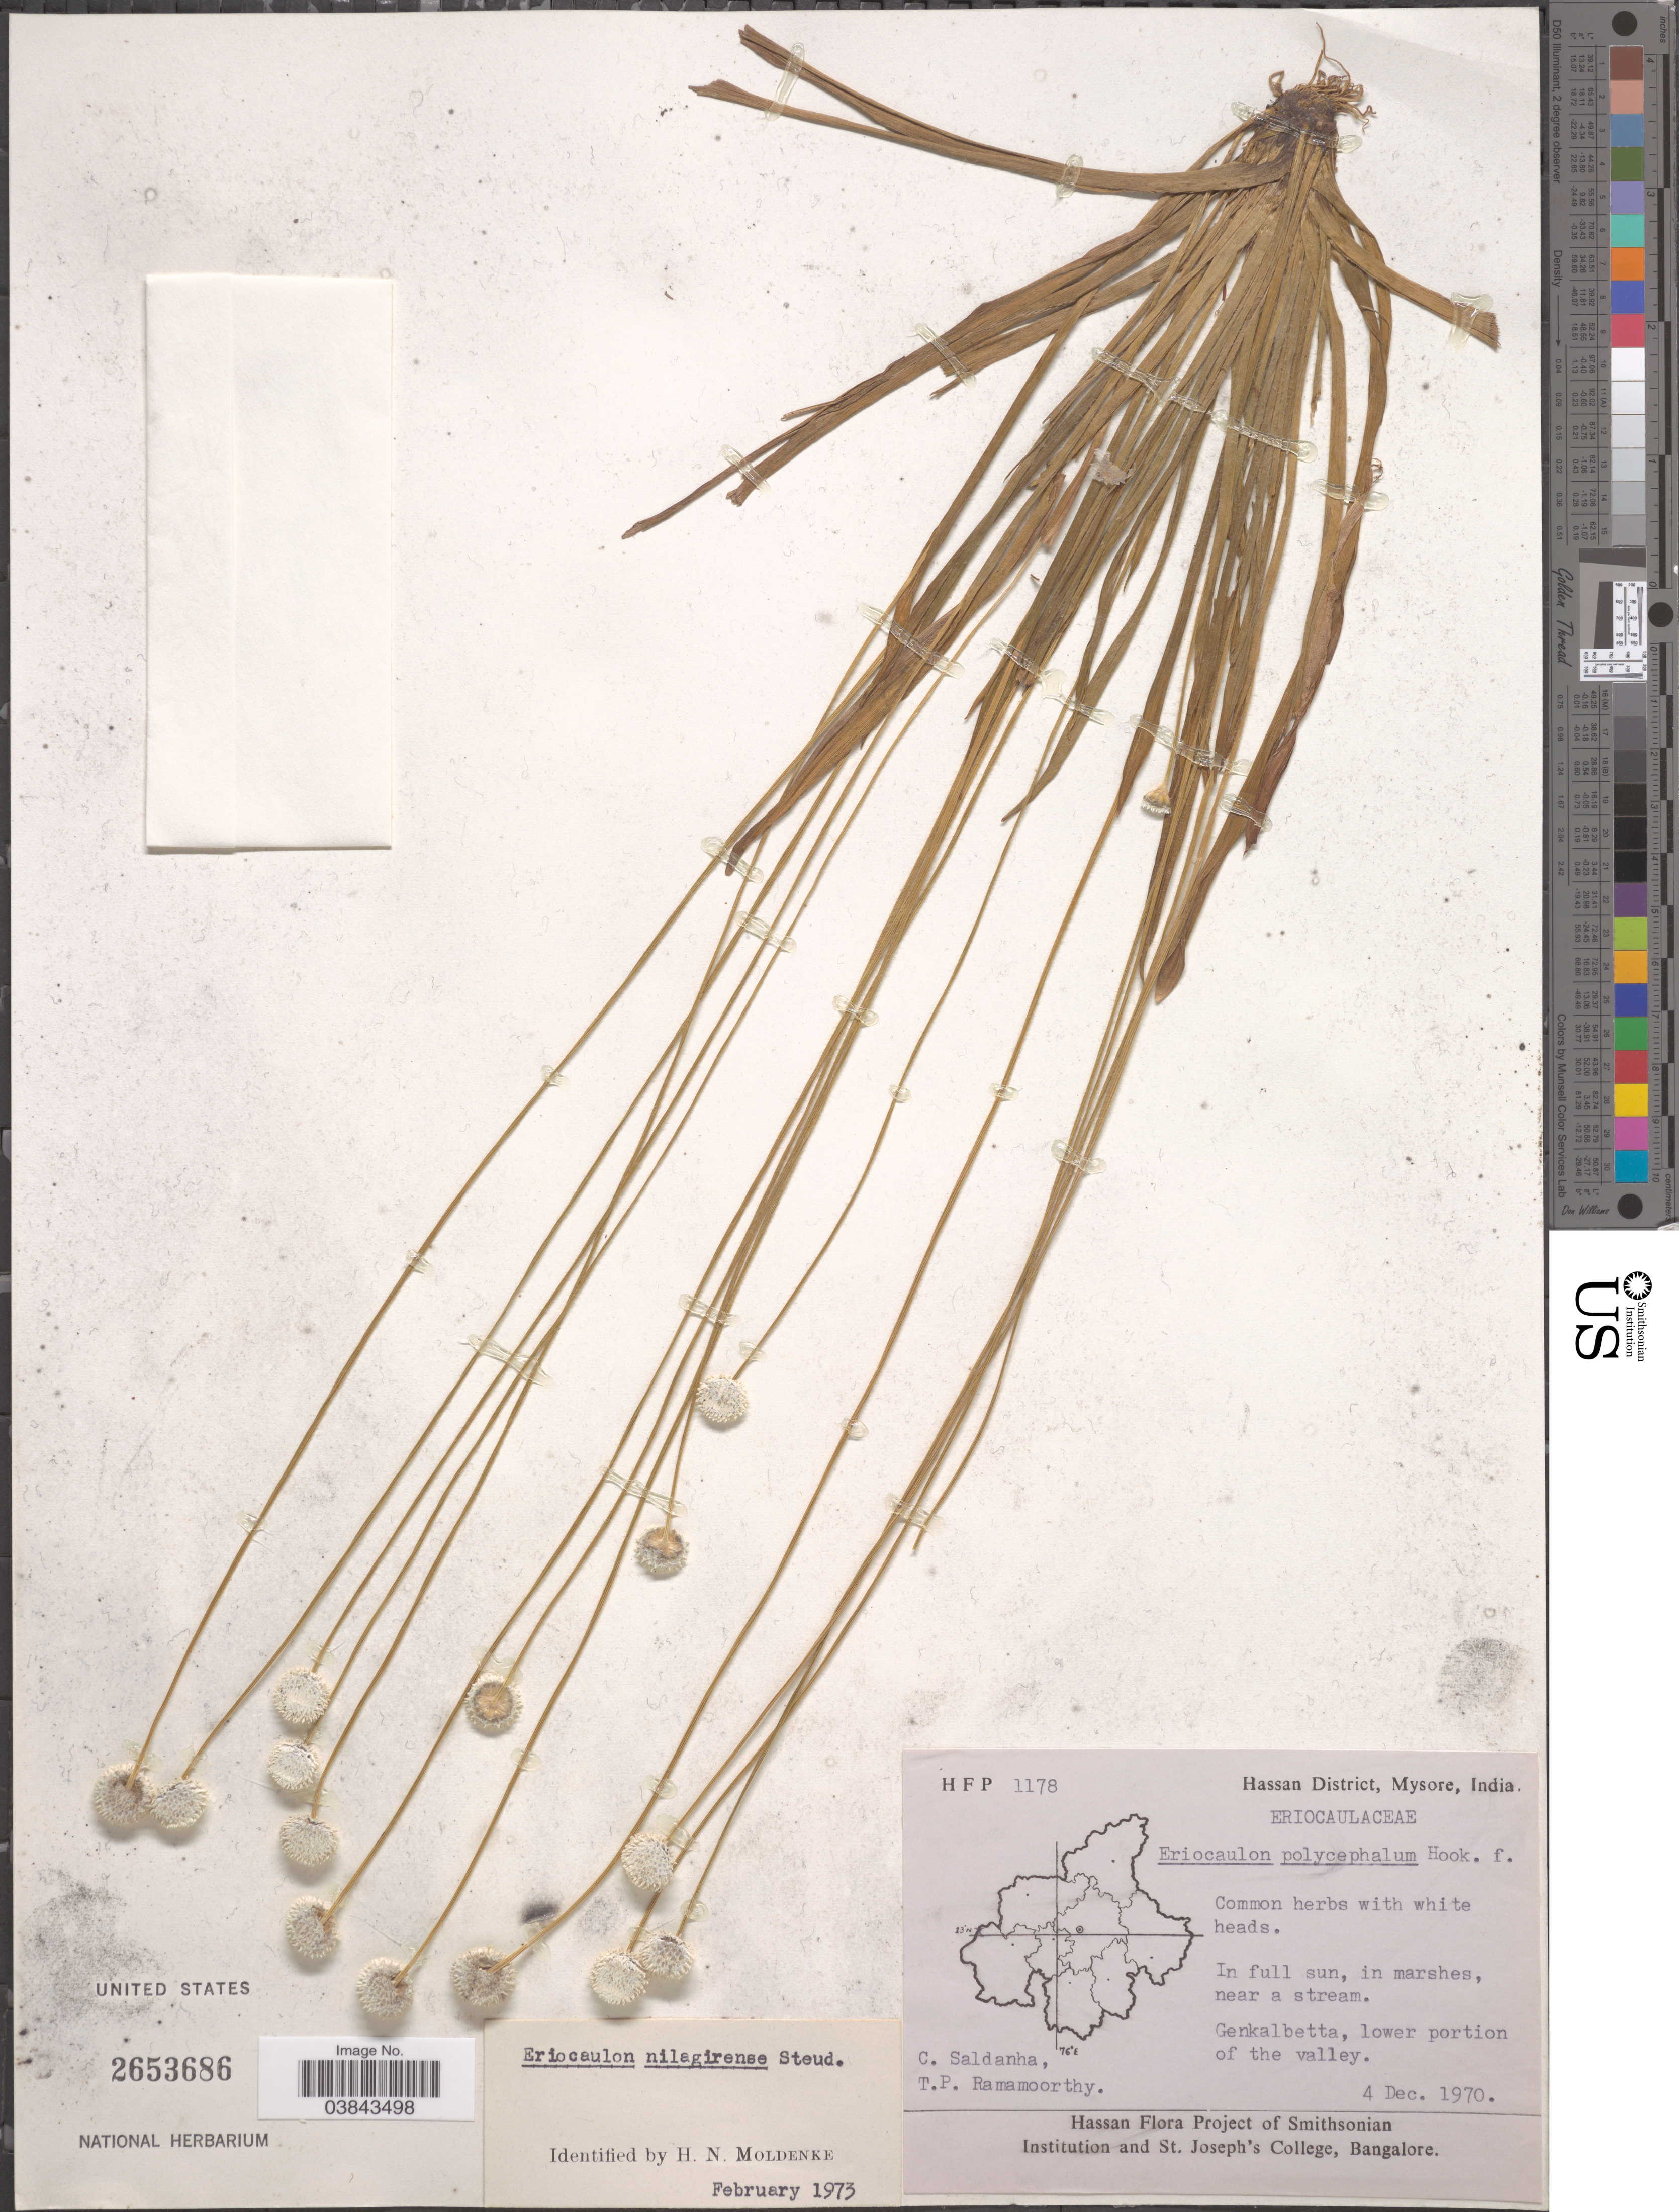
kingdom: Plantae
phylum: Tracheophyta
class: Liliopsida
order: Poales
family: Eriocaulaceae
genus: Eriocaulon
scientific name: Eriocaulon brownianum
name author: Mart.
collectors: C. Saldanha & T. P. Ramamoorthy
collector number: HFP 1178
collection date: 1970-12-04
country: India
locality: Hassan District, Mysore. Genkalbetta, lower portion of the valley.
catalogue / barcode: US 2653686